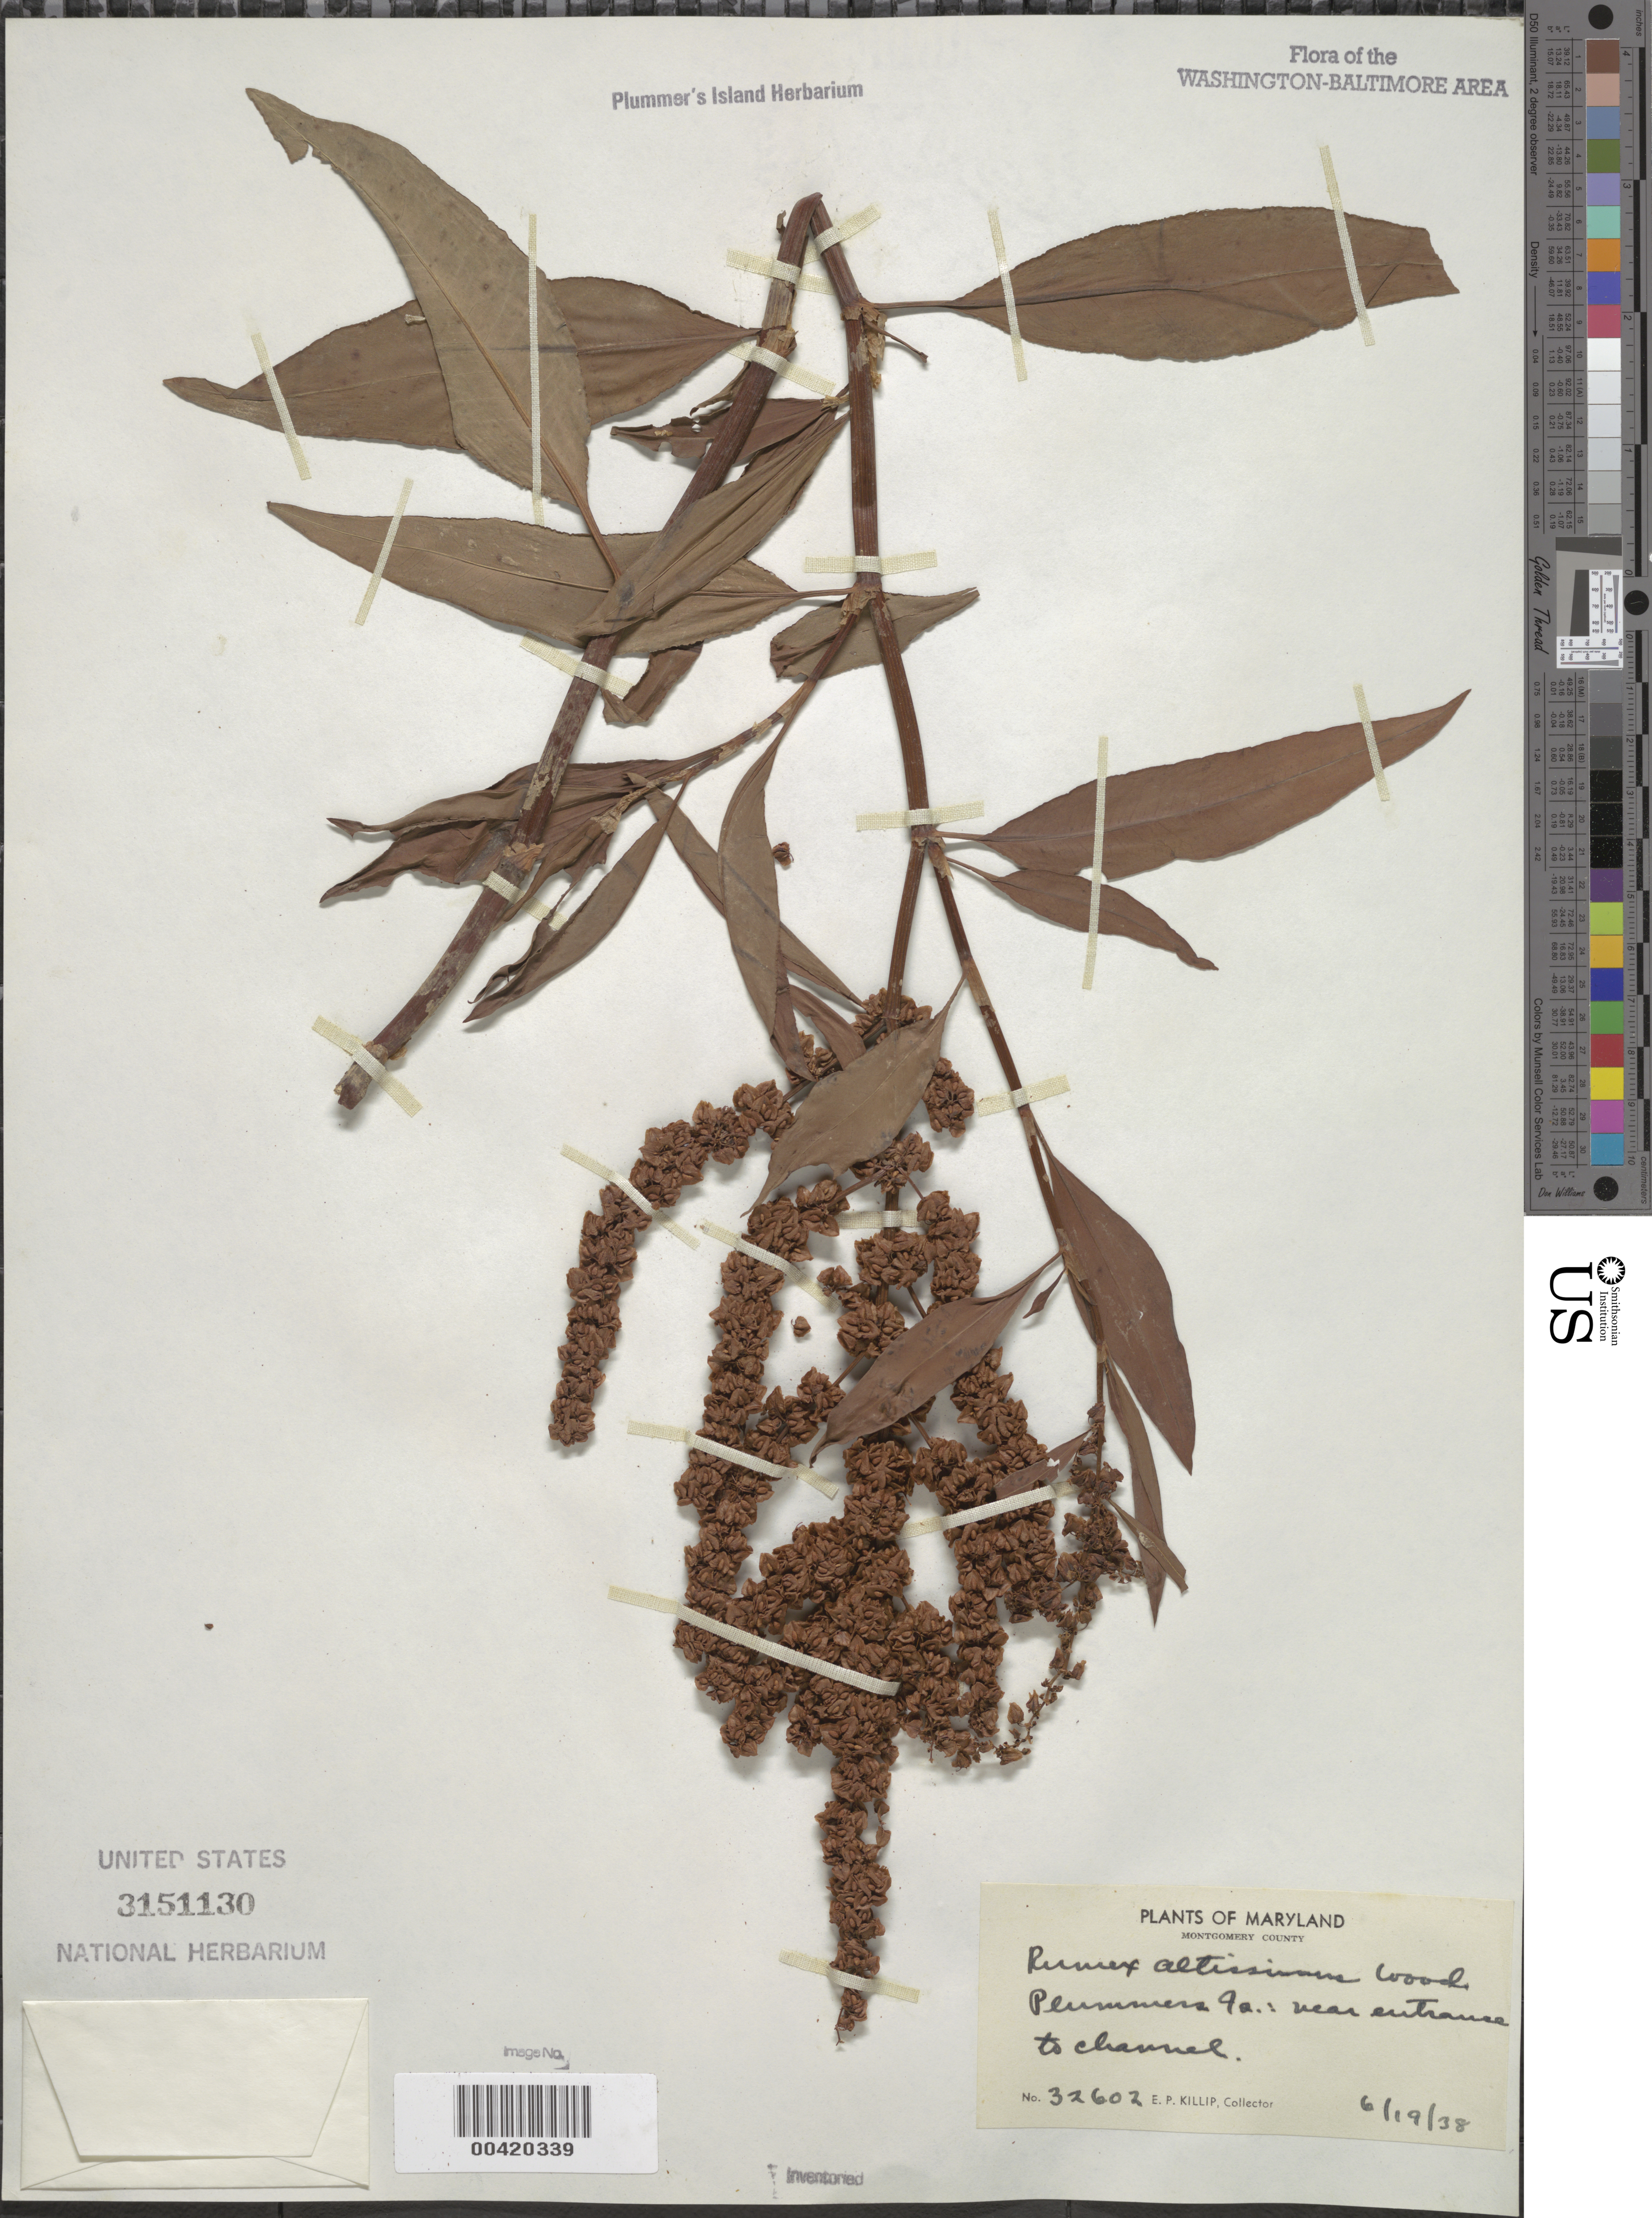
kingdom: Plantae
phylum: Tracheophyta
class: Magnoliopsida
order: Caryophyllales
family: Polygonaceae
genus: Rumex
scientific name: Rumex altissimus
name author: Alph. Wood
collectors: E. P. Killip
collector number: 32602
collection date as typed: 19 Jun 1938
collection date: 1938-06-19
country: United States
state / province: Maryland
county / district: Montgomery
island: Plummers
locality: Plummer's Island; near entrance to Channel C. & O. Canal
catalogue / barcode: US 3151130